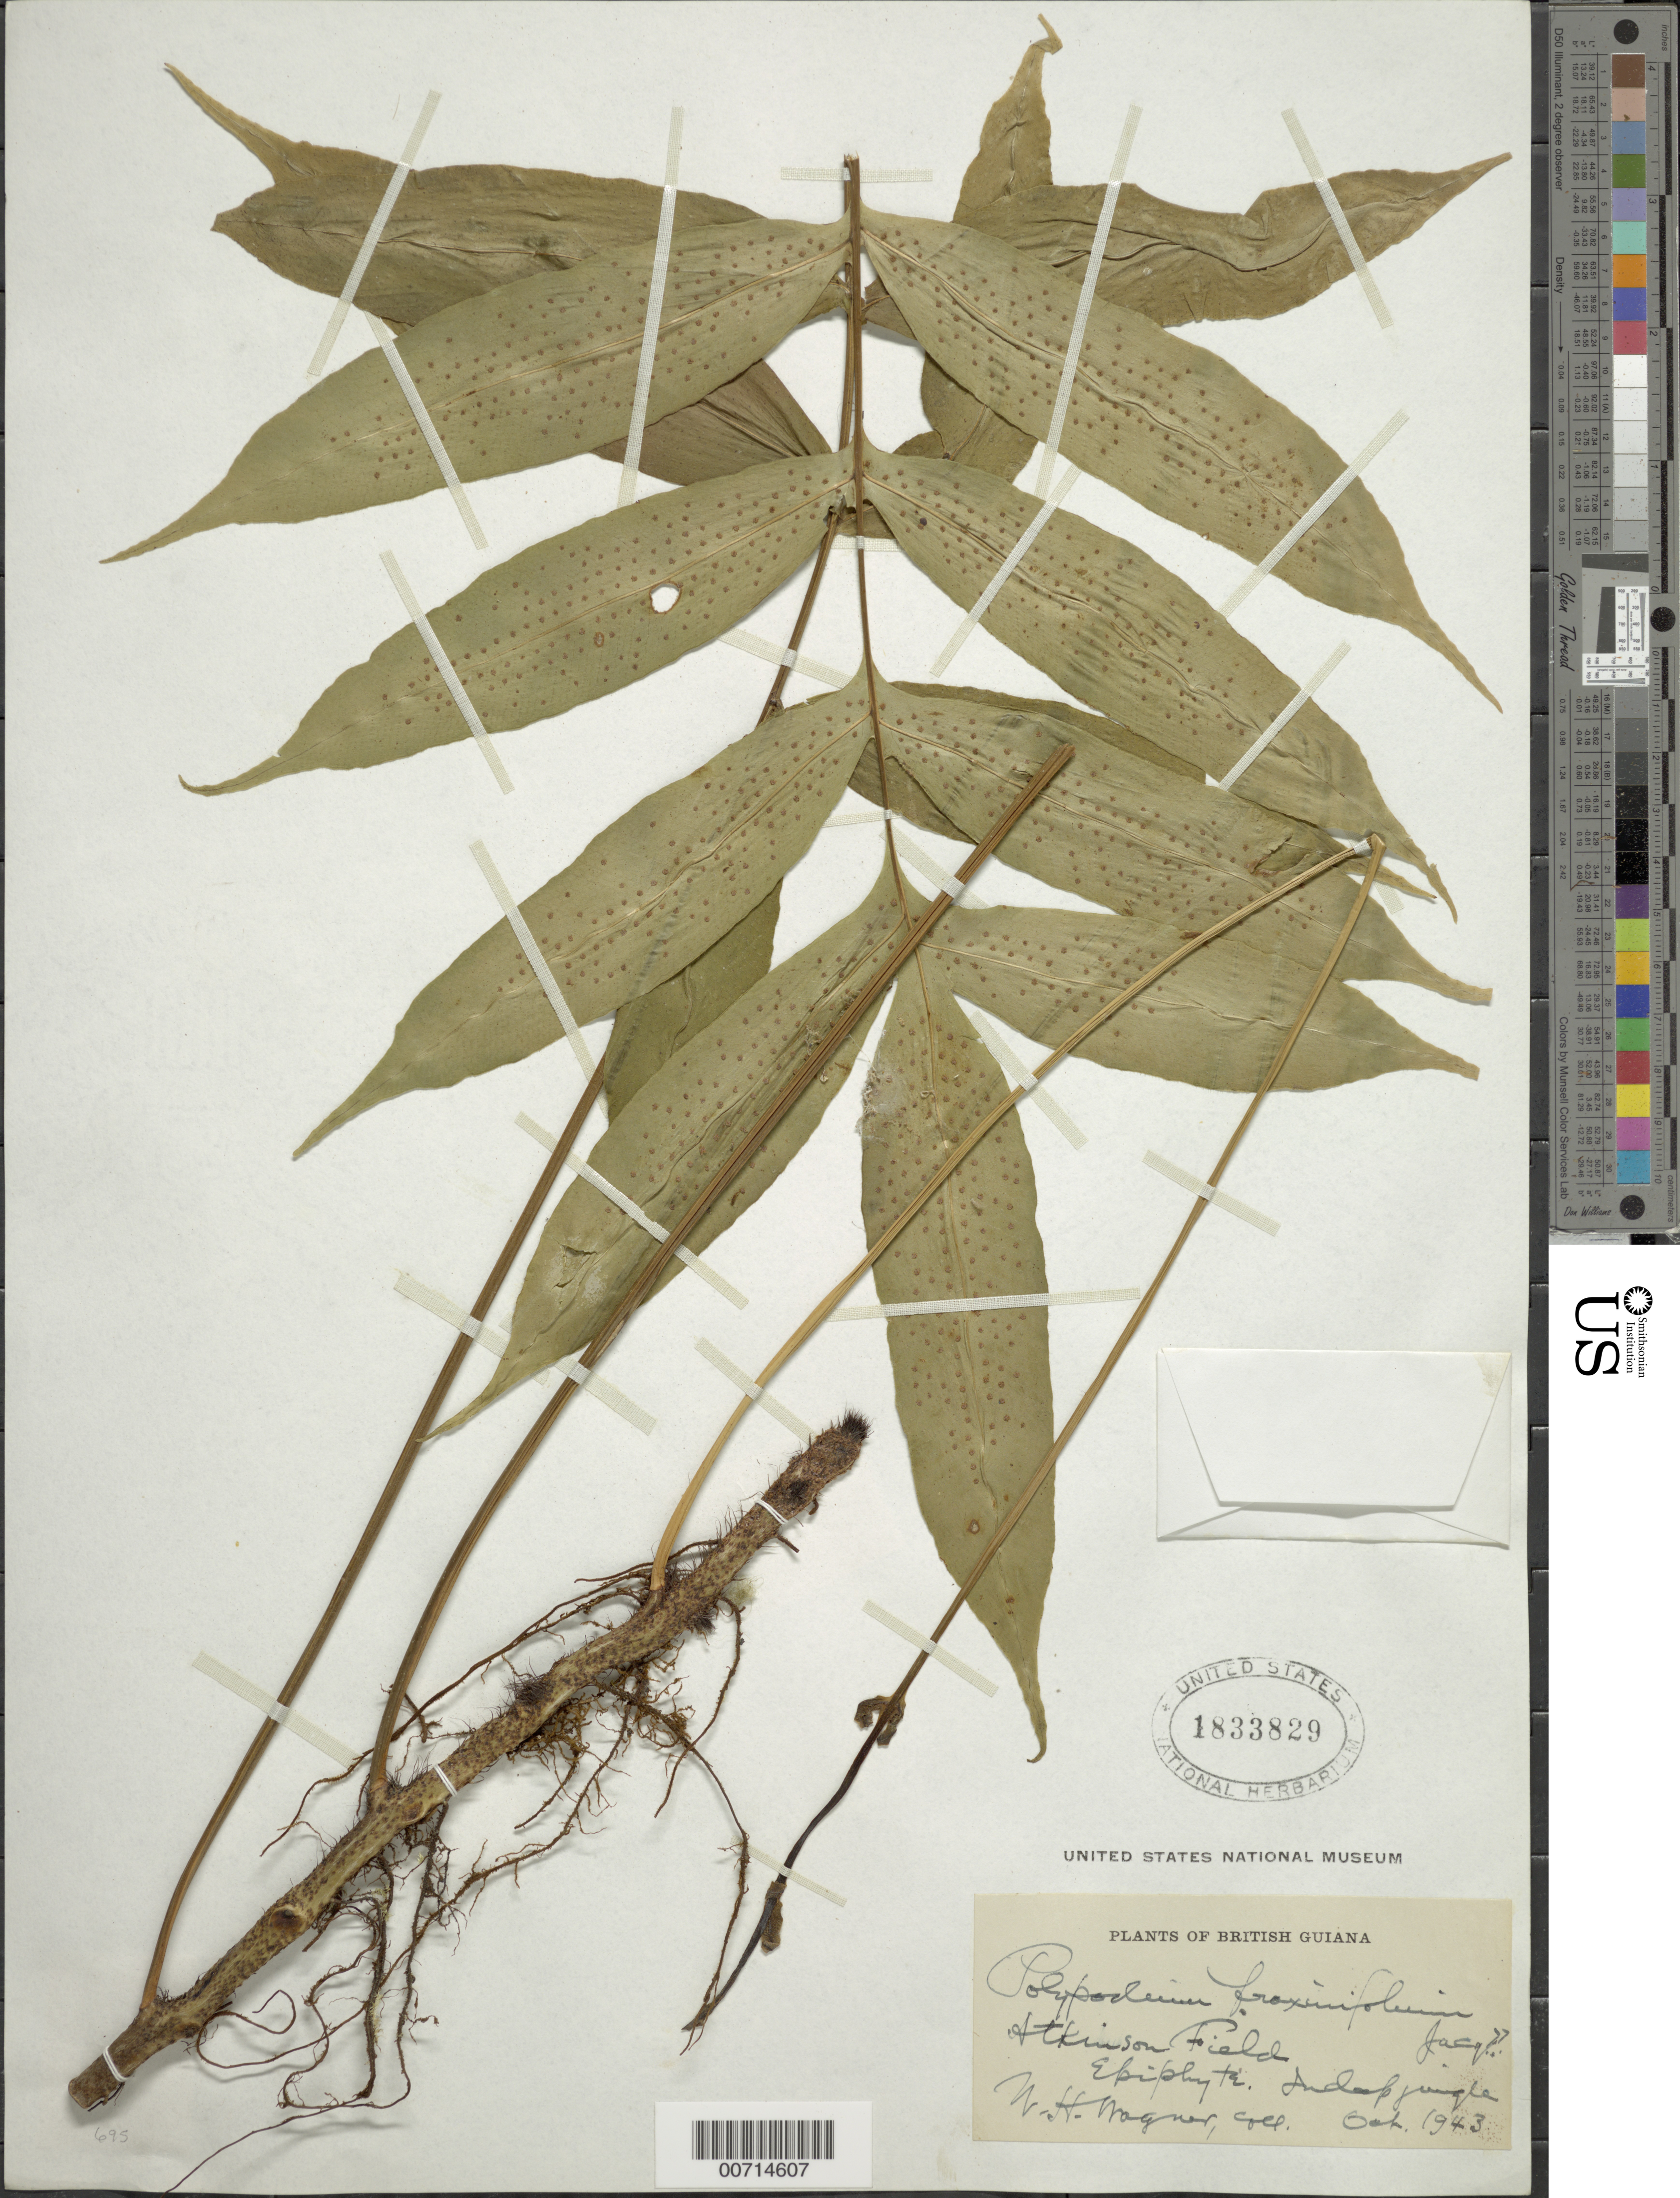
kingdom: Plantae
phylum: Tracheophyta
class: Polypodiopsida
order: Polypodiales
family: Polypodiaceae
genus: Serpocaulon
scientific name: Serpocaulon adnatum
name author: (Kunze ex Klotzsch) A.R. Sm.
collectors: W. H. Wagner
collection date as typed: Oct-43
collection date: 1943-10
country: Guyana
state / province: Demerara-Mahaica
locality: Atkinson Field, 26 mi. S of Georgetown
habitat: Deep jungle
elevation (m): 40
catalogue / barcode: US 1833829